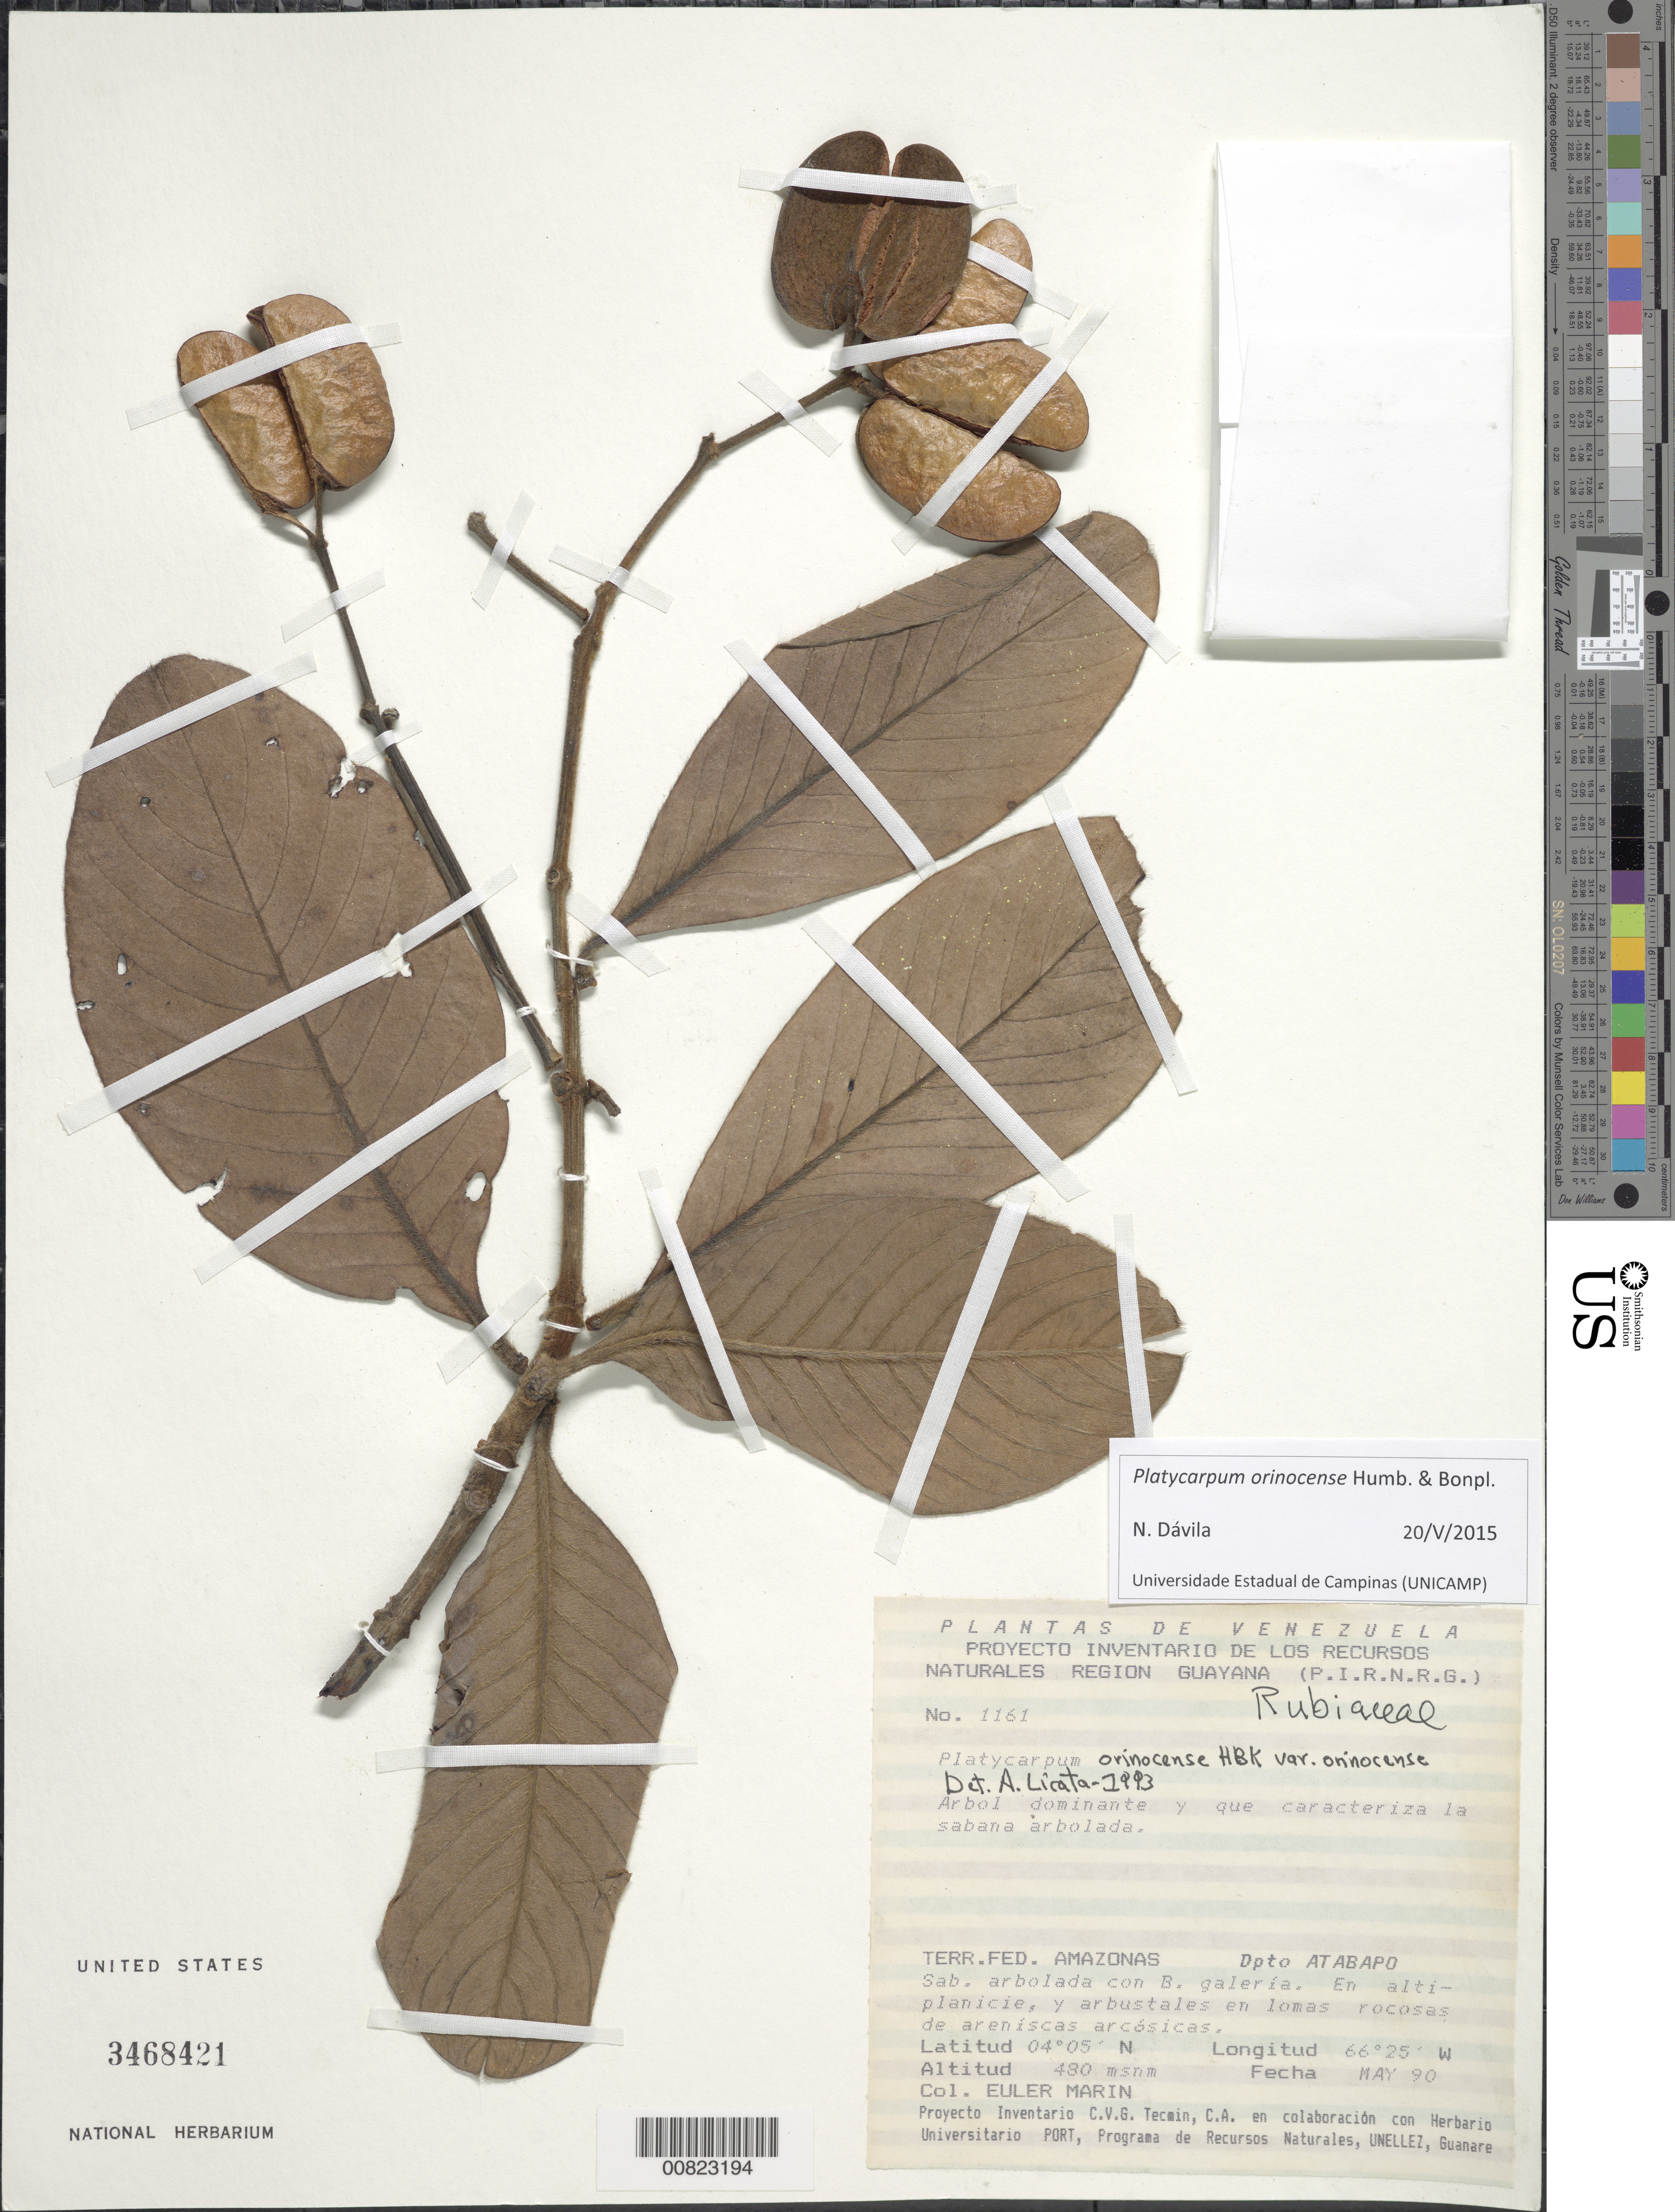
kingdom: Plantae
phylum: Tracheophyta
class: Magnoliopsida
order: Gentianales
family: Rubiaceae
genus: Platycarpum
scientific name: Platycarpum orinocense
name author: Bonpl.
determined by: Davila, N.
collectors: E. Marin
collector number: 1161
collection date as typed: May-90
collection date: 1990-05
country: Venezuela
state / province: Amazonas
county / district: Atabapo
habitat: Sabana arbolada con B. galeria; altiplanicie y arbustales en lomas rocosas de areniscas arcosicas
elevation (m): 480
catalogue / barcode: US 3468421